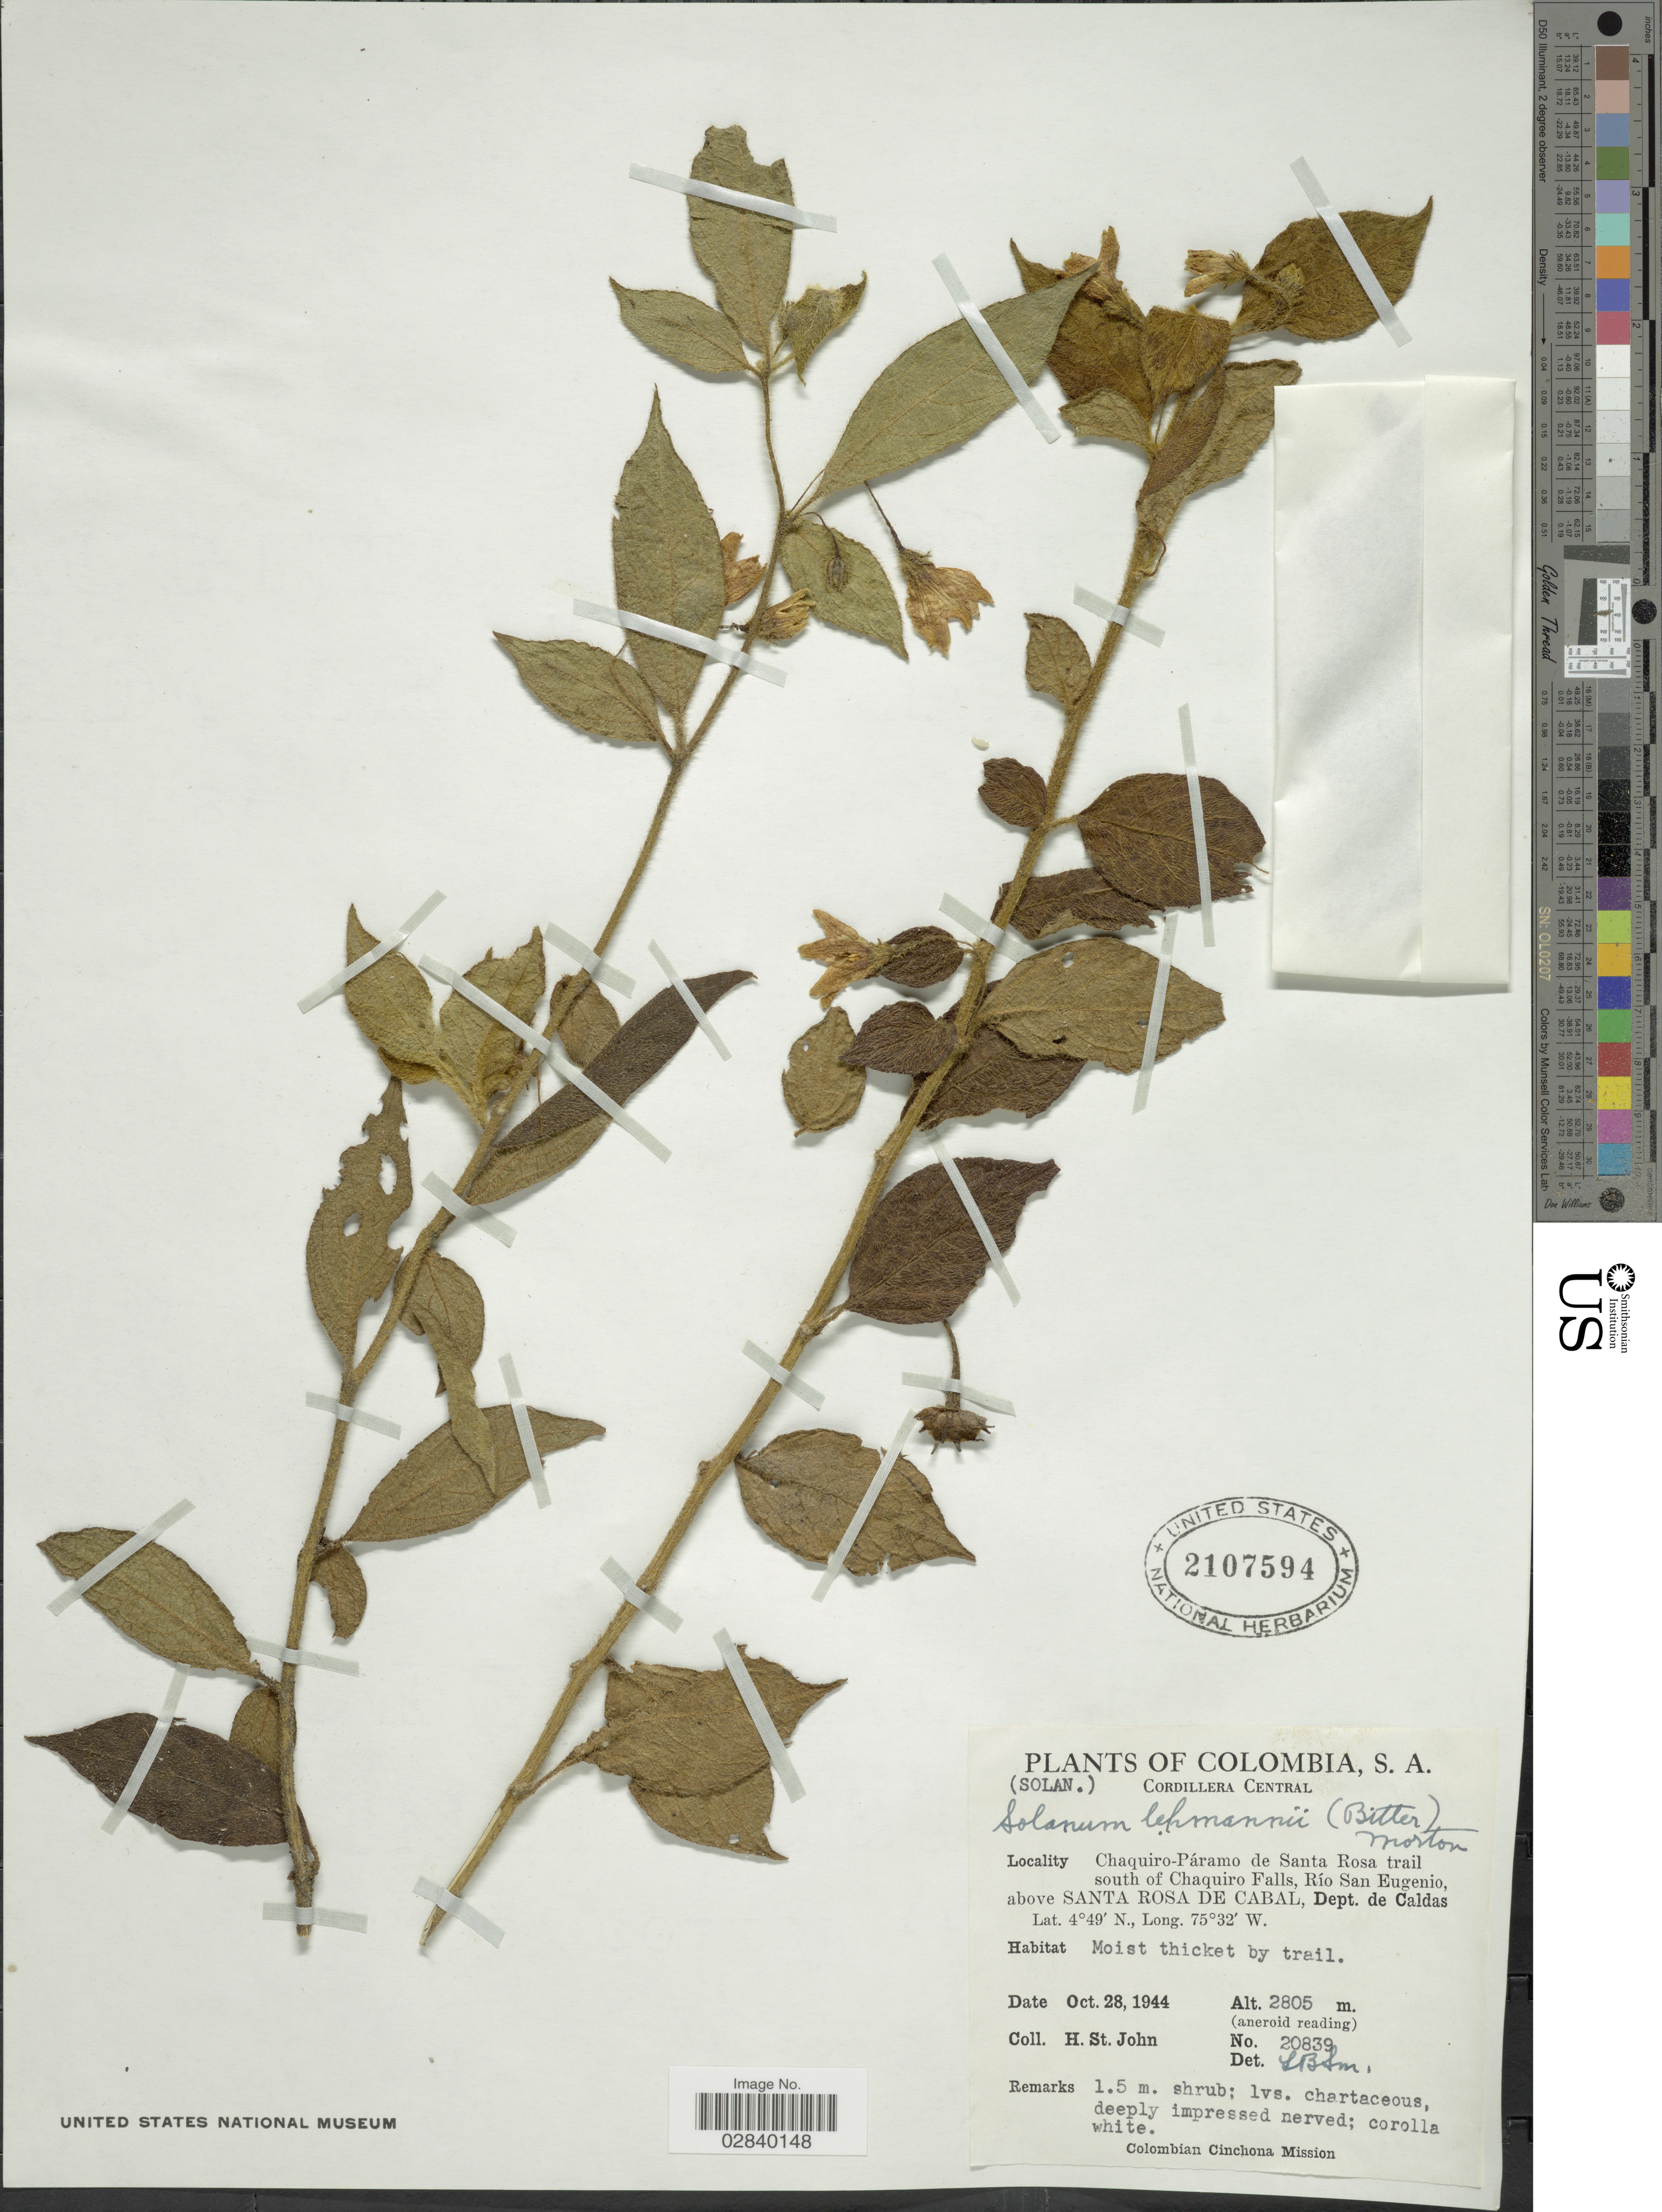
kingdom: Plantae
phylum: Tracheophyta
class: Magnoliopsida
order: Solanales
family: Solanaceae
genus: Lycianthes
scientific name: Lycianthes acutifolia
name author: (Ruiz & Pav.) Bitter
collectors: H. St. John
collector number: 20839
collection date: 1944-10-28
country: Colombia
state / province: Caldas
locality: Cordillera Central. Chaquiro-Páramo de Santa Rosa trail south of Chaquiro Falls, Río San Eugenio, above Santa Rosa de Cabal, Dept. de Caldas.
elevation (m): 2805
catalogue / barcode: US 2107594